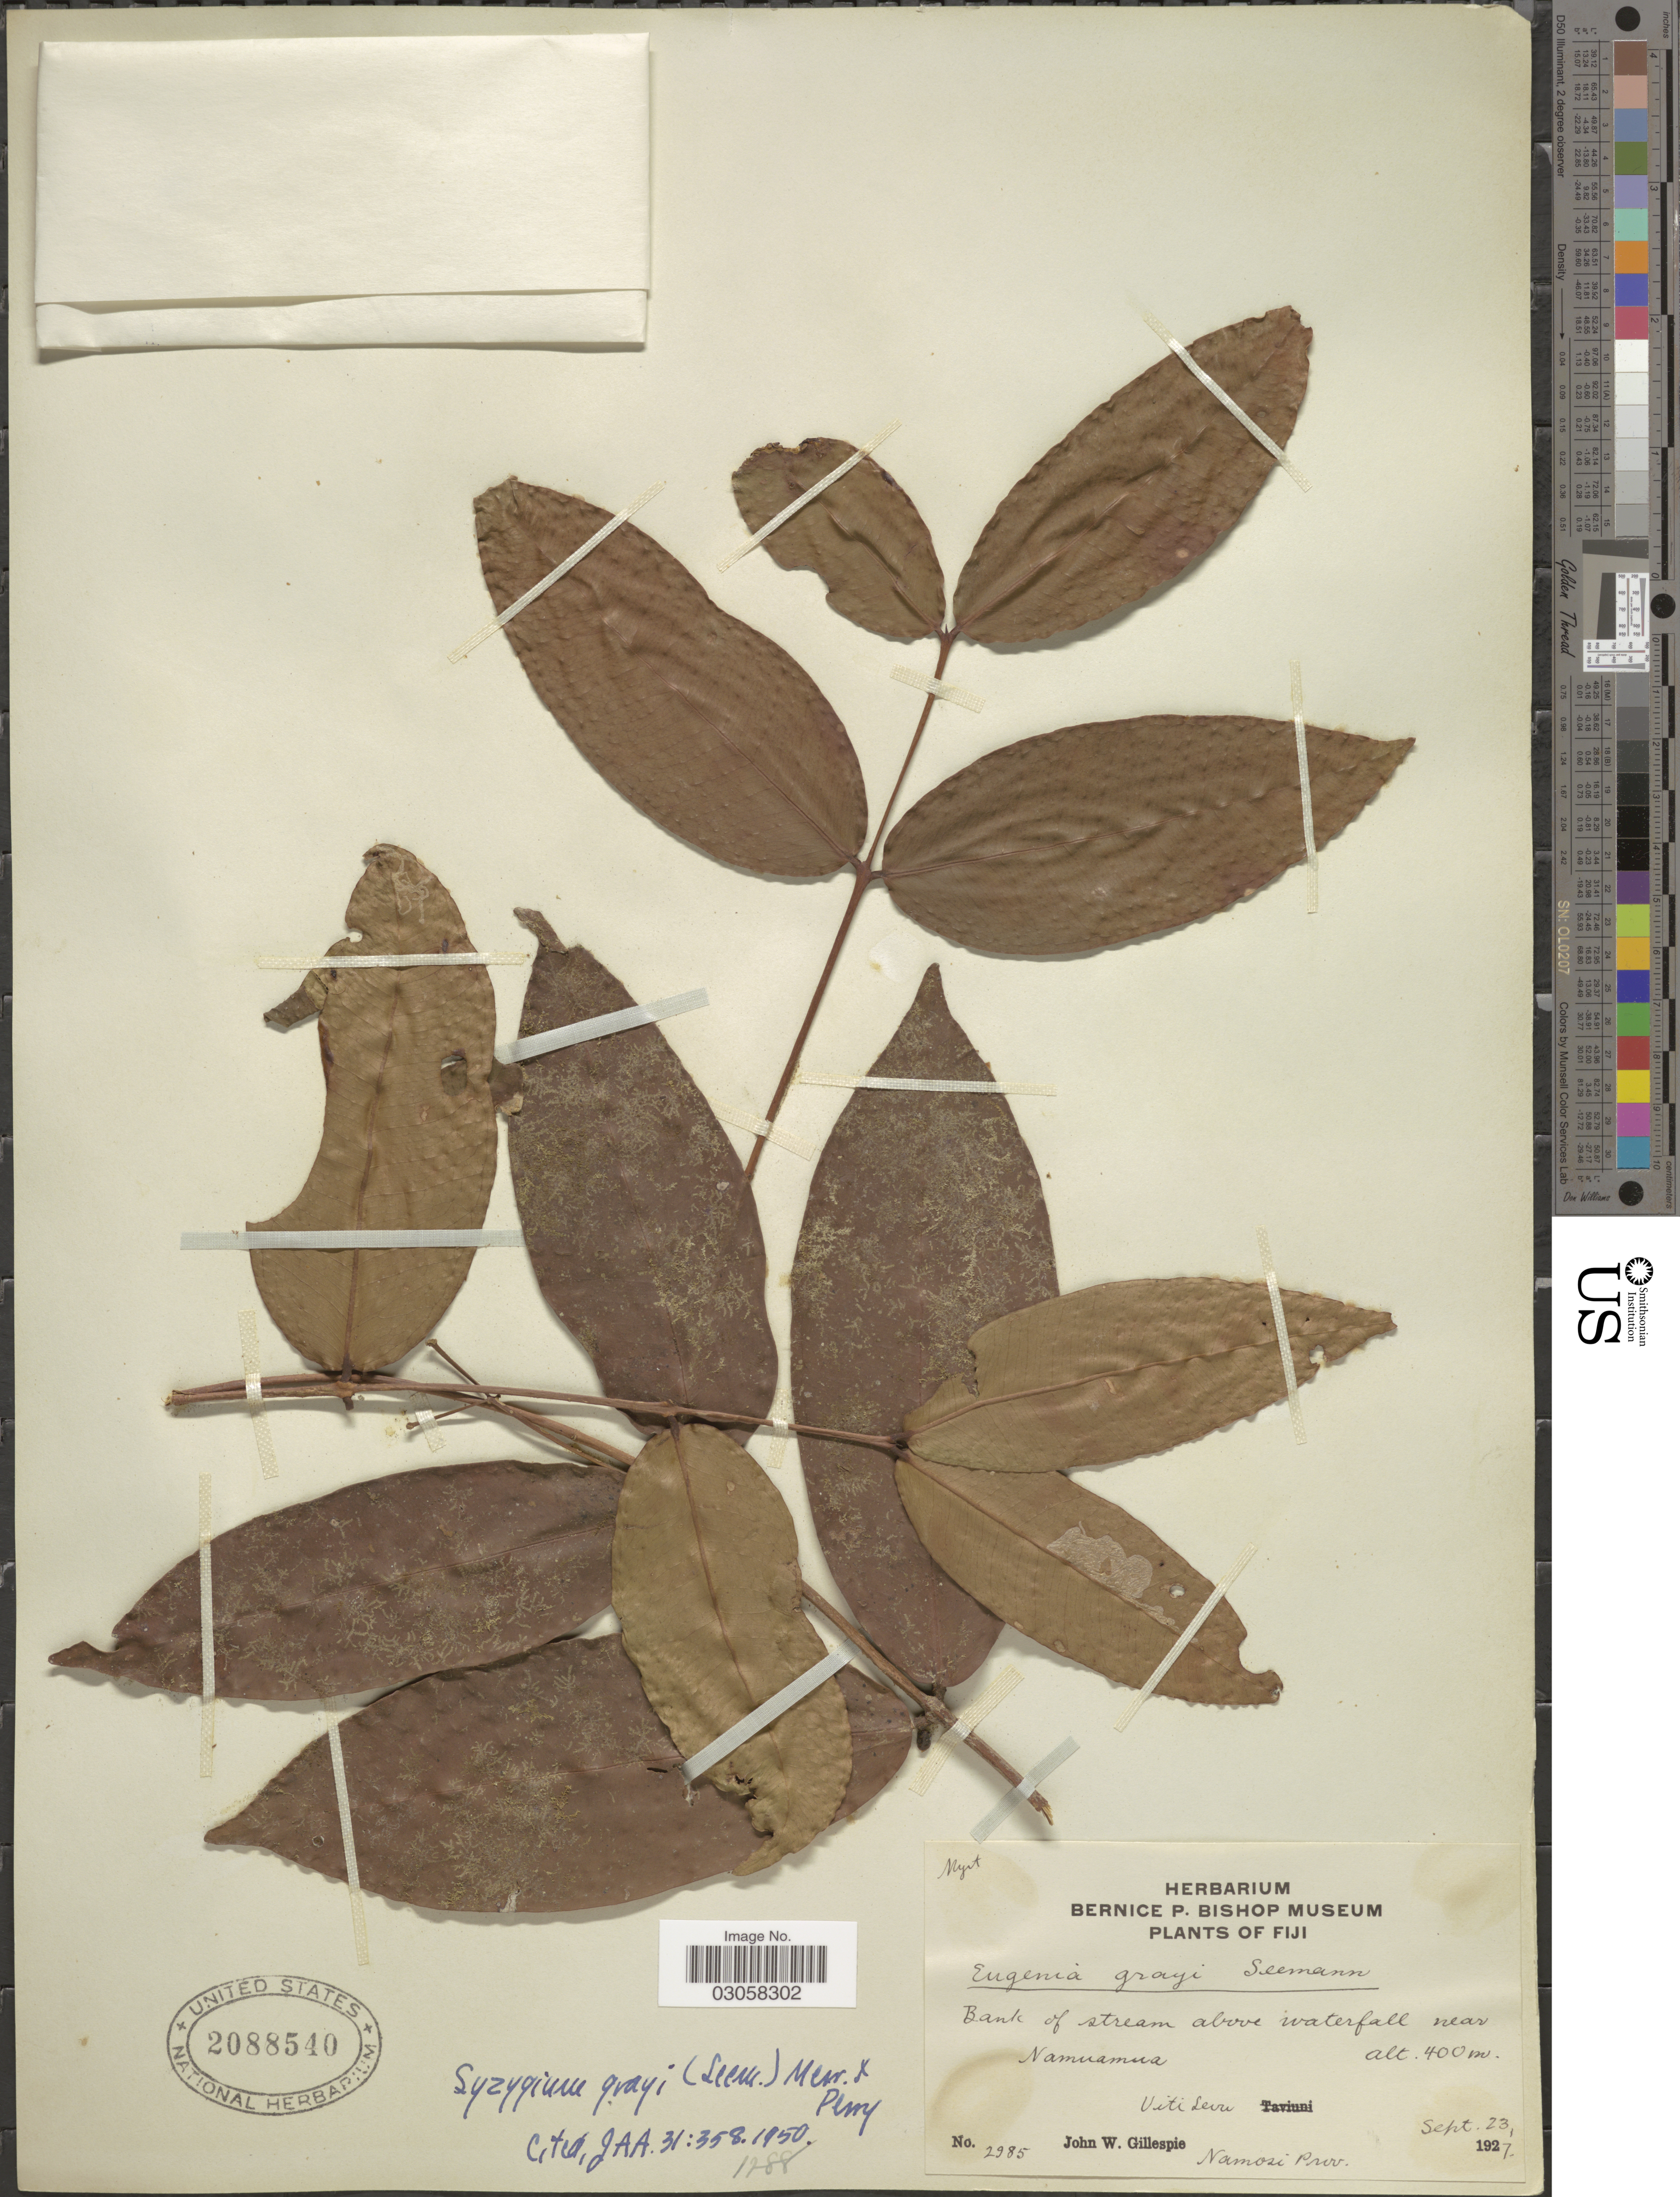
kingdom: Plantae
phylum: Tracheophyta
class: Magnoliopsida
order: Myrtales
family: Myrtaceae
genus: Syzygium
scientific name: Syzygium grayi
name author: (Seem.) Merr. & L.M. Perry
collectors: J. W. Gillespie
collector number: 2985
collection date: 1927-09-23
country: Fiji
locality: Bank of stream above waterfall near Namuamua. Viti Levu.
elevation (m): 400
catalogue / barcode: US 2088540